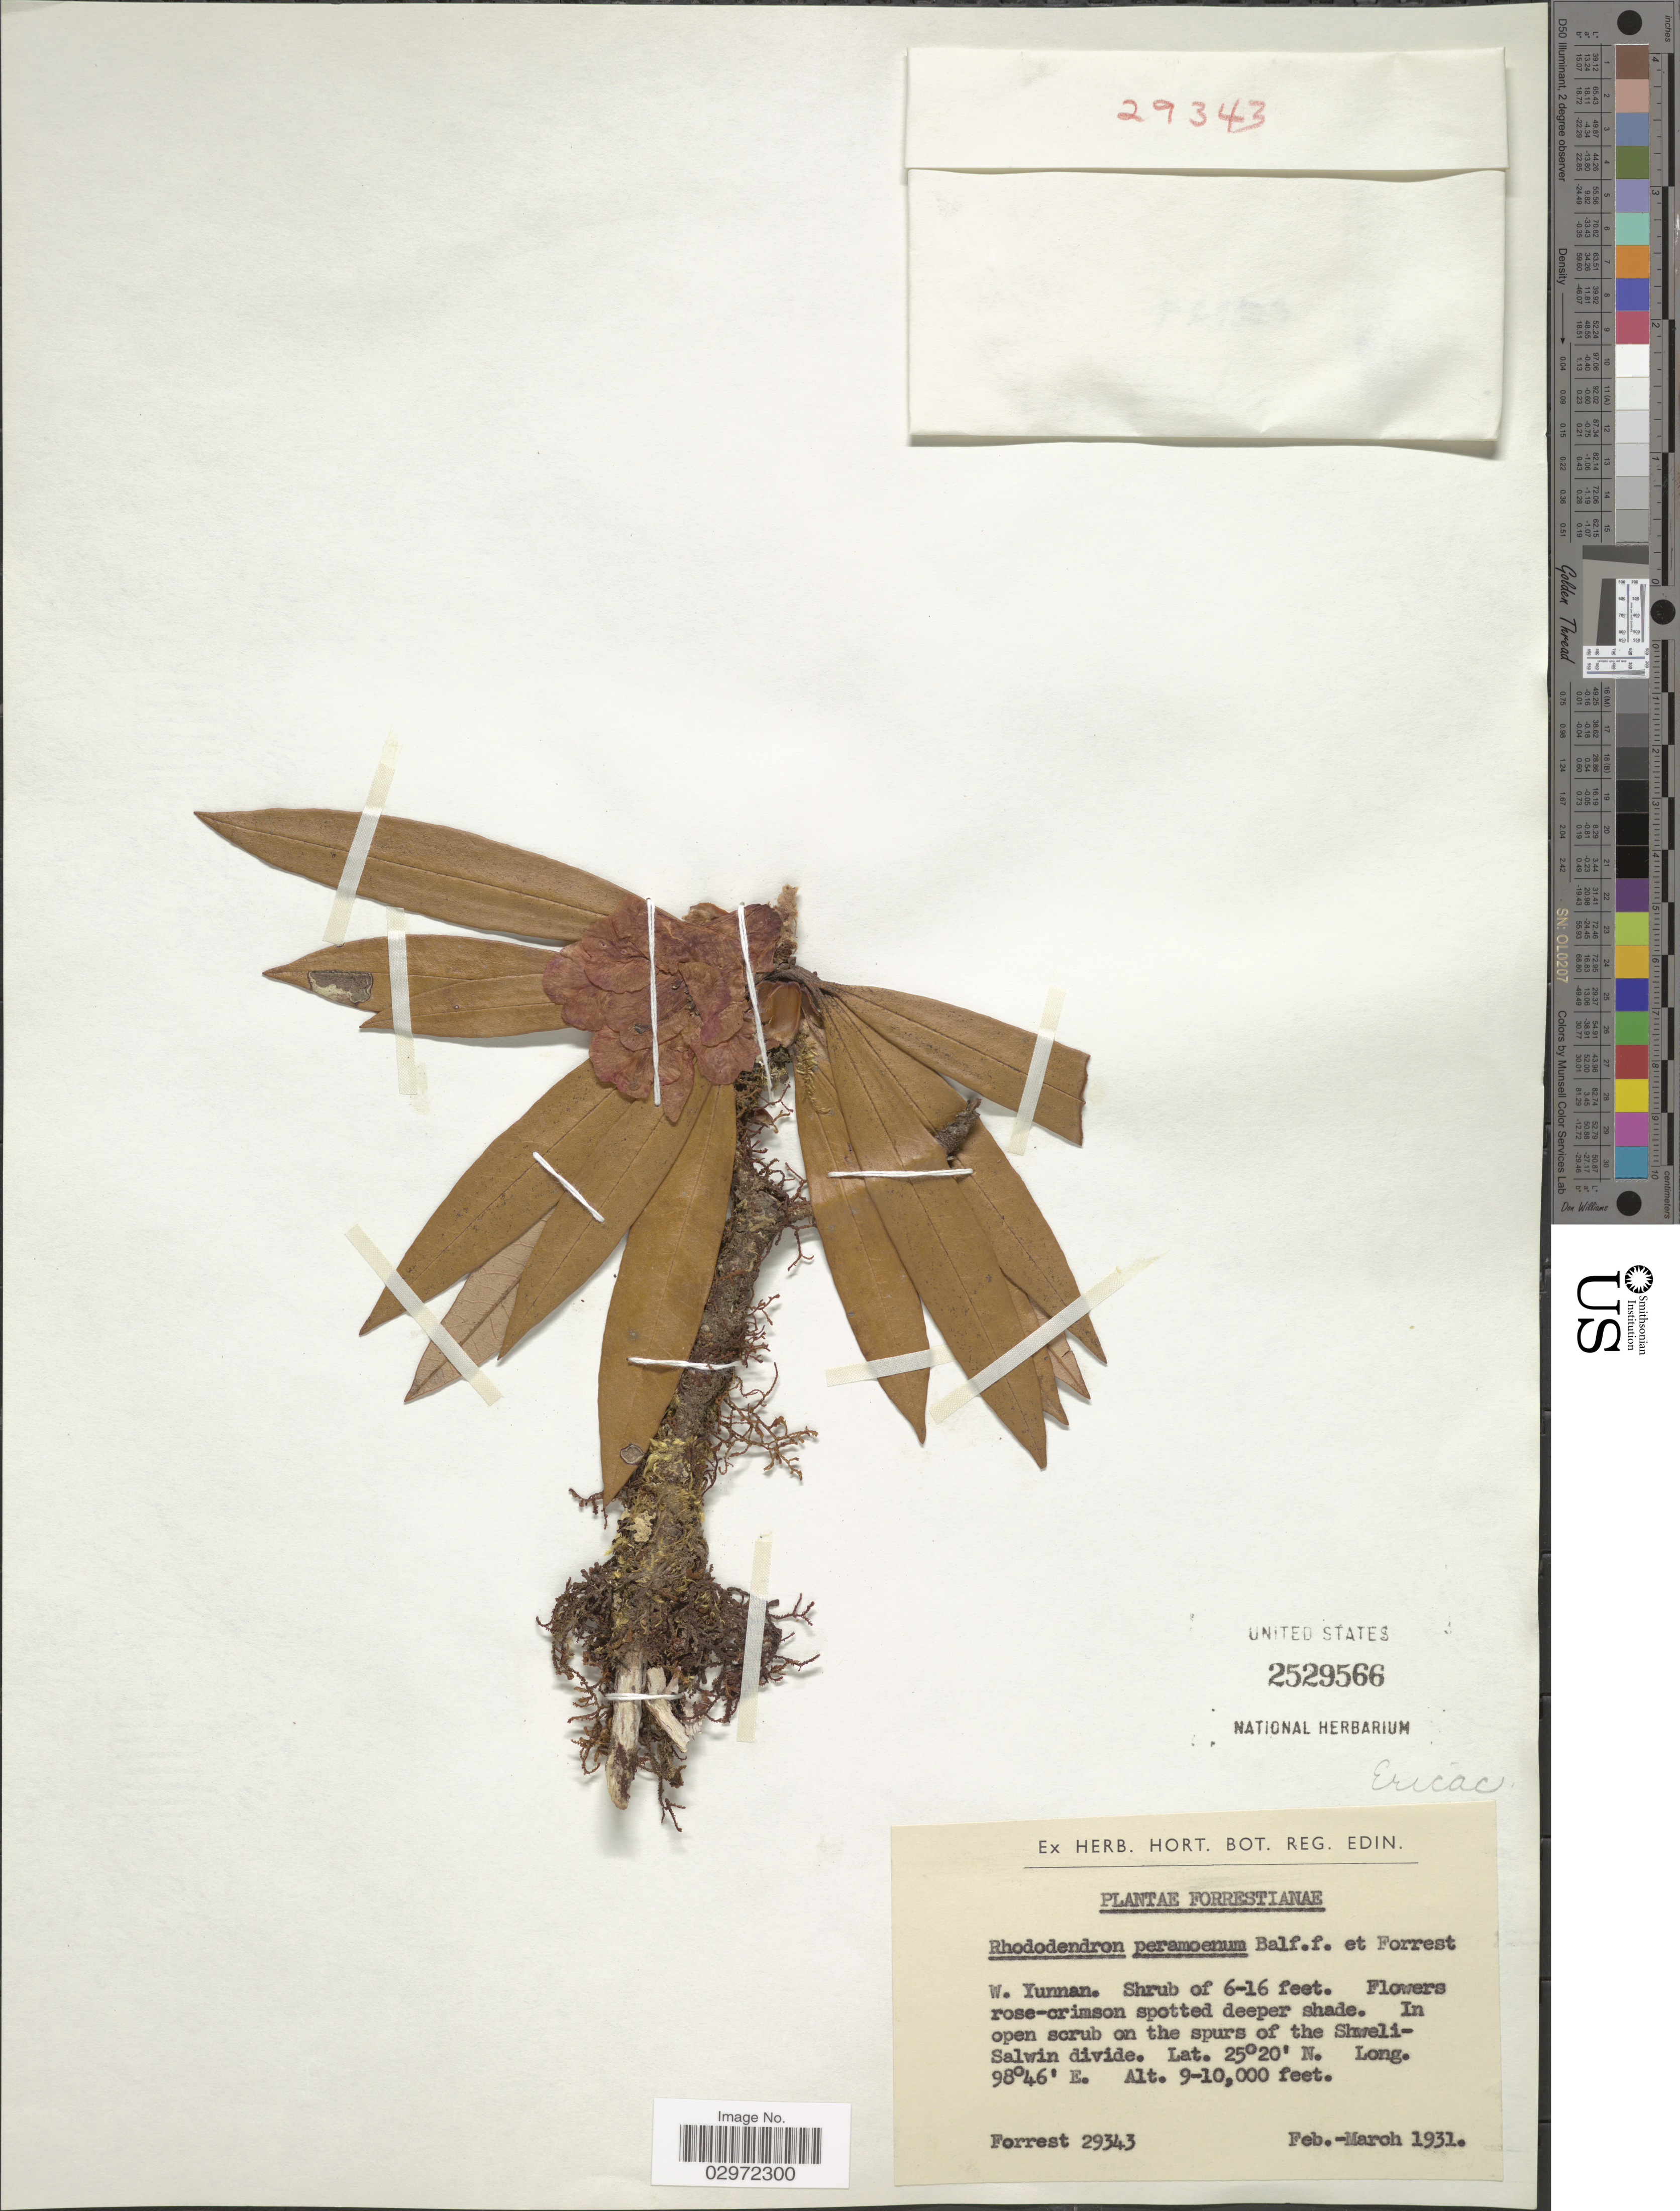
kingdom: Plantae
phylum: Tracheophyta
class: Magnoliopsida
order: Ericales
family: Ericaceae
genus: Rhododendron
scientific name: Rhododendron peramoenum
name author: Balf. f. & Forrest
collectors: -. Forrest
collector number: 29343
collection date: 1931-02/1931-03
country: China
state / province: Yunnan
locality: W. Yunnan. In open scrub on the spurs of the Shweli-Salwin divide.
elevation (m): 2743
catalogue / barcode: US 2529566